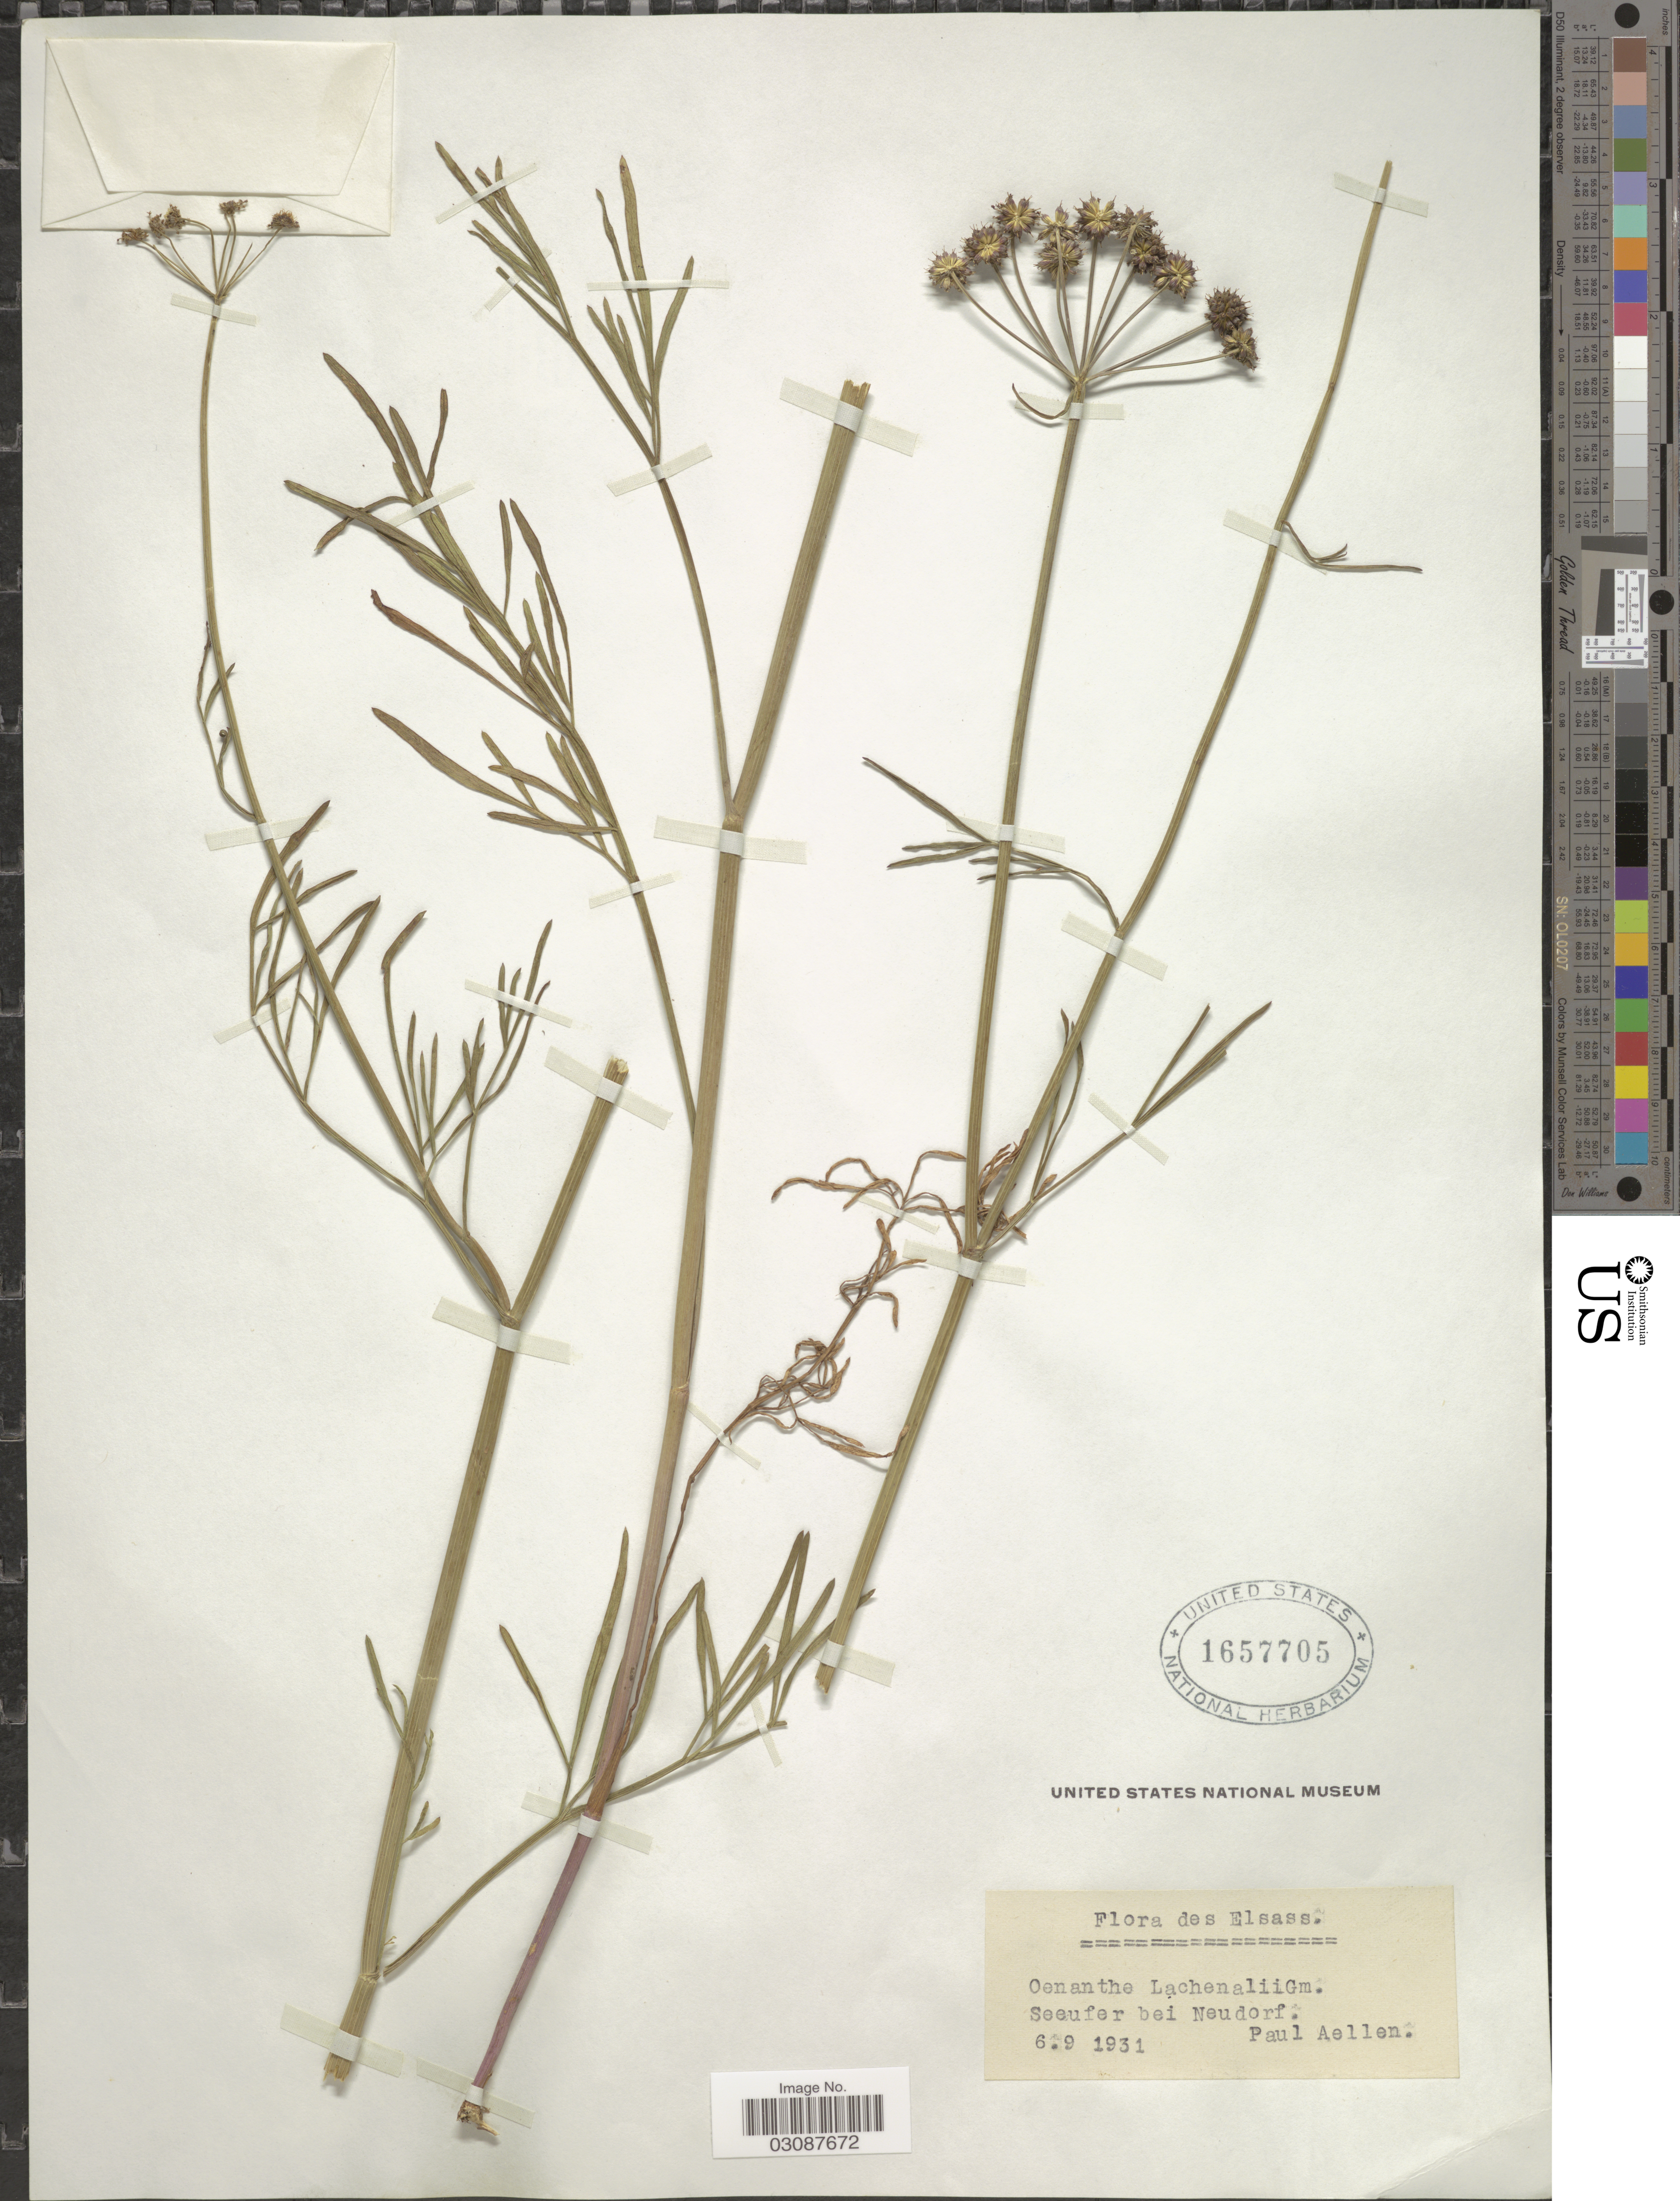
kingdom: Plantae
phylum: Tracheophyta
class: Magnoliopsida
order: Apiales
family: Apiaceae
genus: Oenanthe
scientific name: Oenanthe lachenalii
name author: C.C. Gmel.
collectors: P. Aellen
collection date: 1931-09-06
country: France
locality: Des Elsass, Seeufer bei Neudorf.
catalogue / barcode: US 1657705